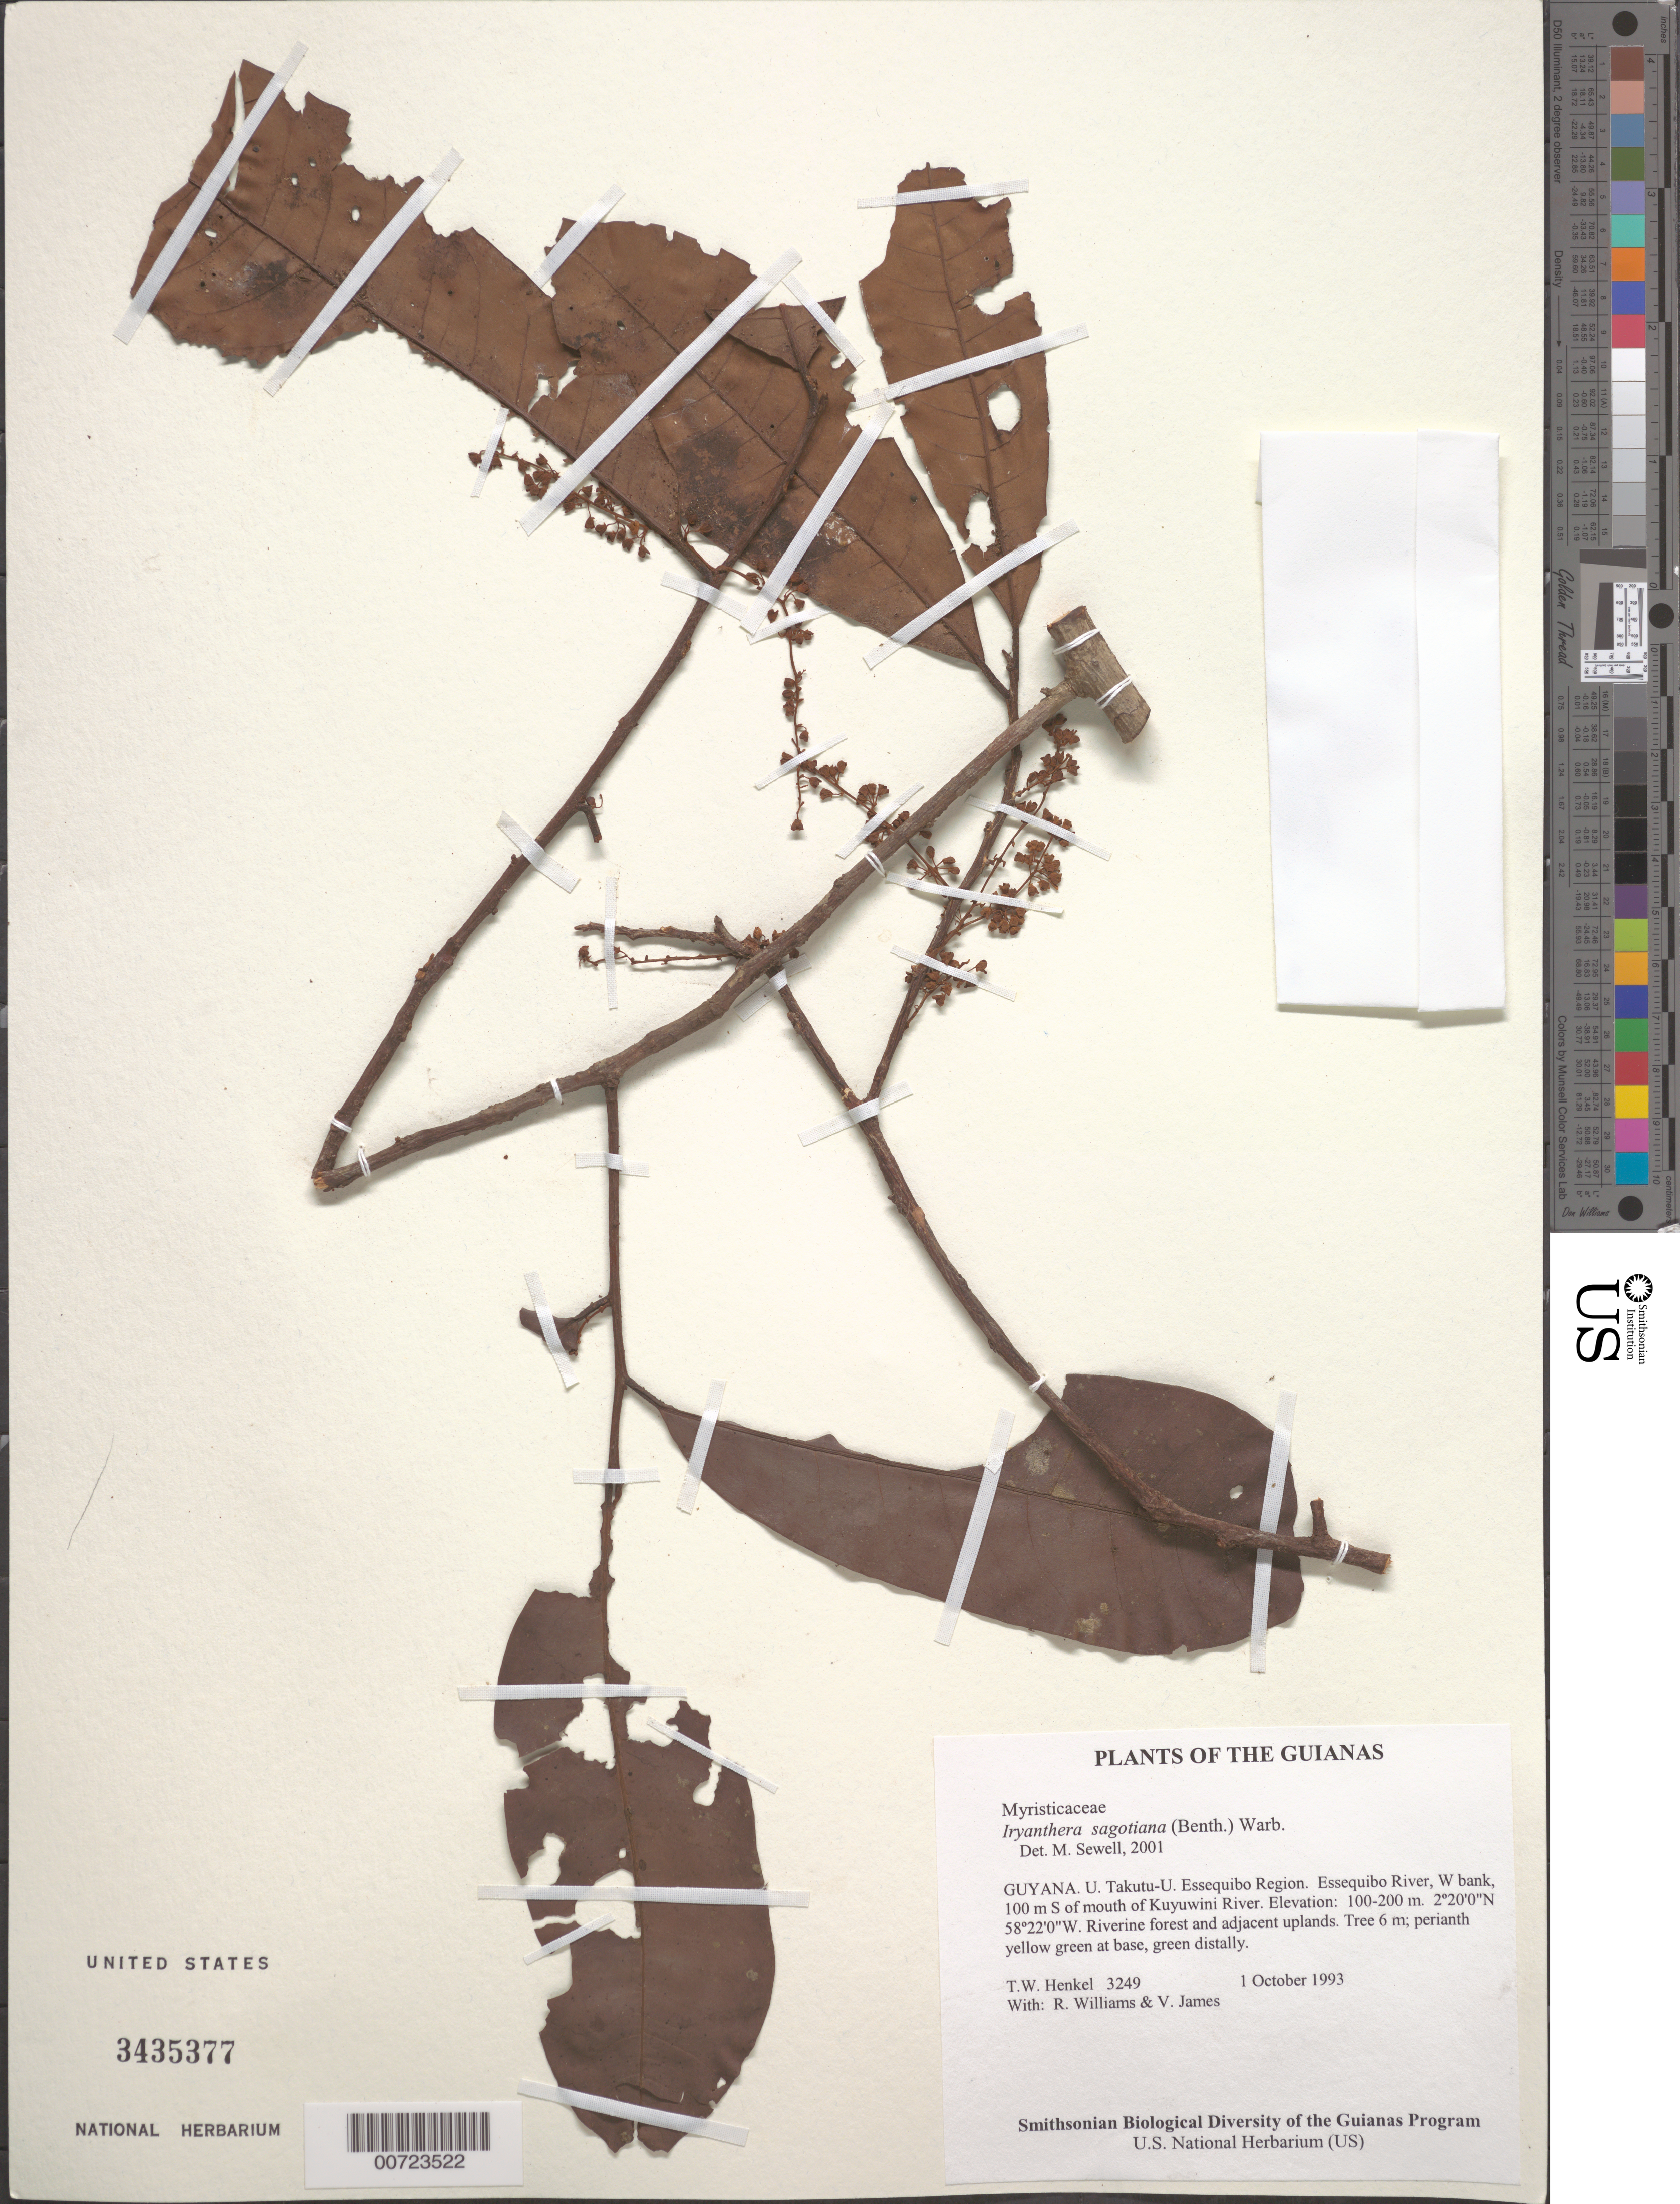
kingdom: Plantae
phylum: Tracheophyta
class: Magnoliopsida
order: Magnoliales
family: Myristicaceae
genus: Iryanthera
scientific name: Iryanthera juruensis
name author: Warb.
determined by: Sewell, M.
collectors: T. Henkel, R. Williams & V. James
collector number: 3249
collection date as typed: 1 October 1993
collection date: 1993-10-01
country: Guyana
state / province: U. Takutu-U. Essequibo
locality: Essequibo River, W bank, 100 m S of mouth of Kuyuwini River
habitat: Riverine forest and adjacent uplands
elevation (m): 100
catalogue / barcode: US 3435377